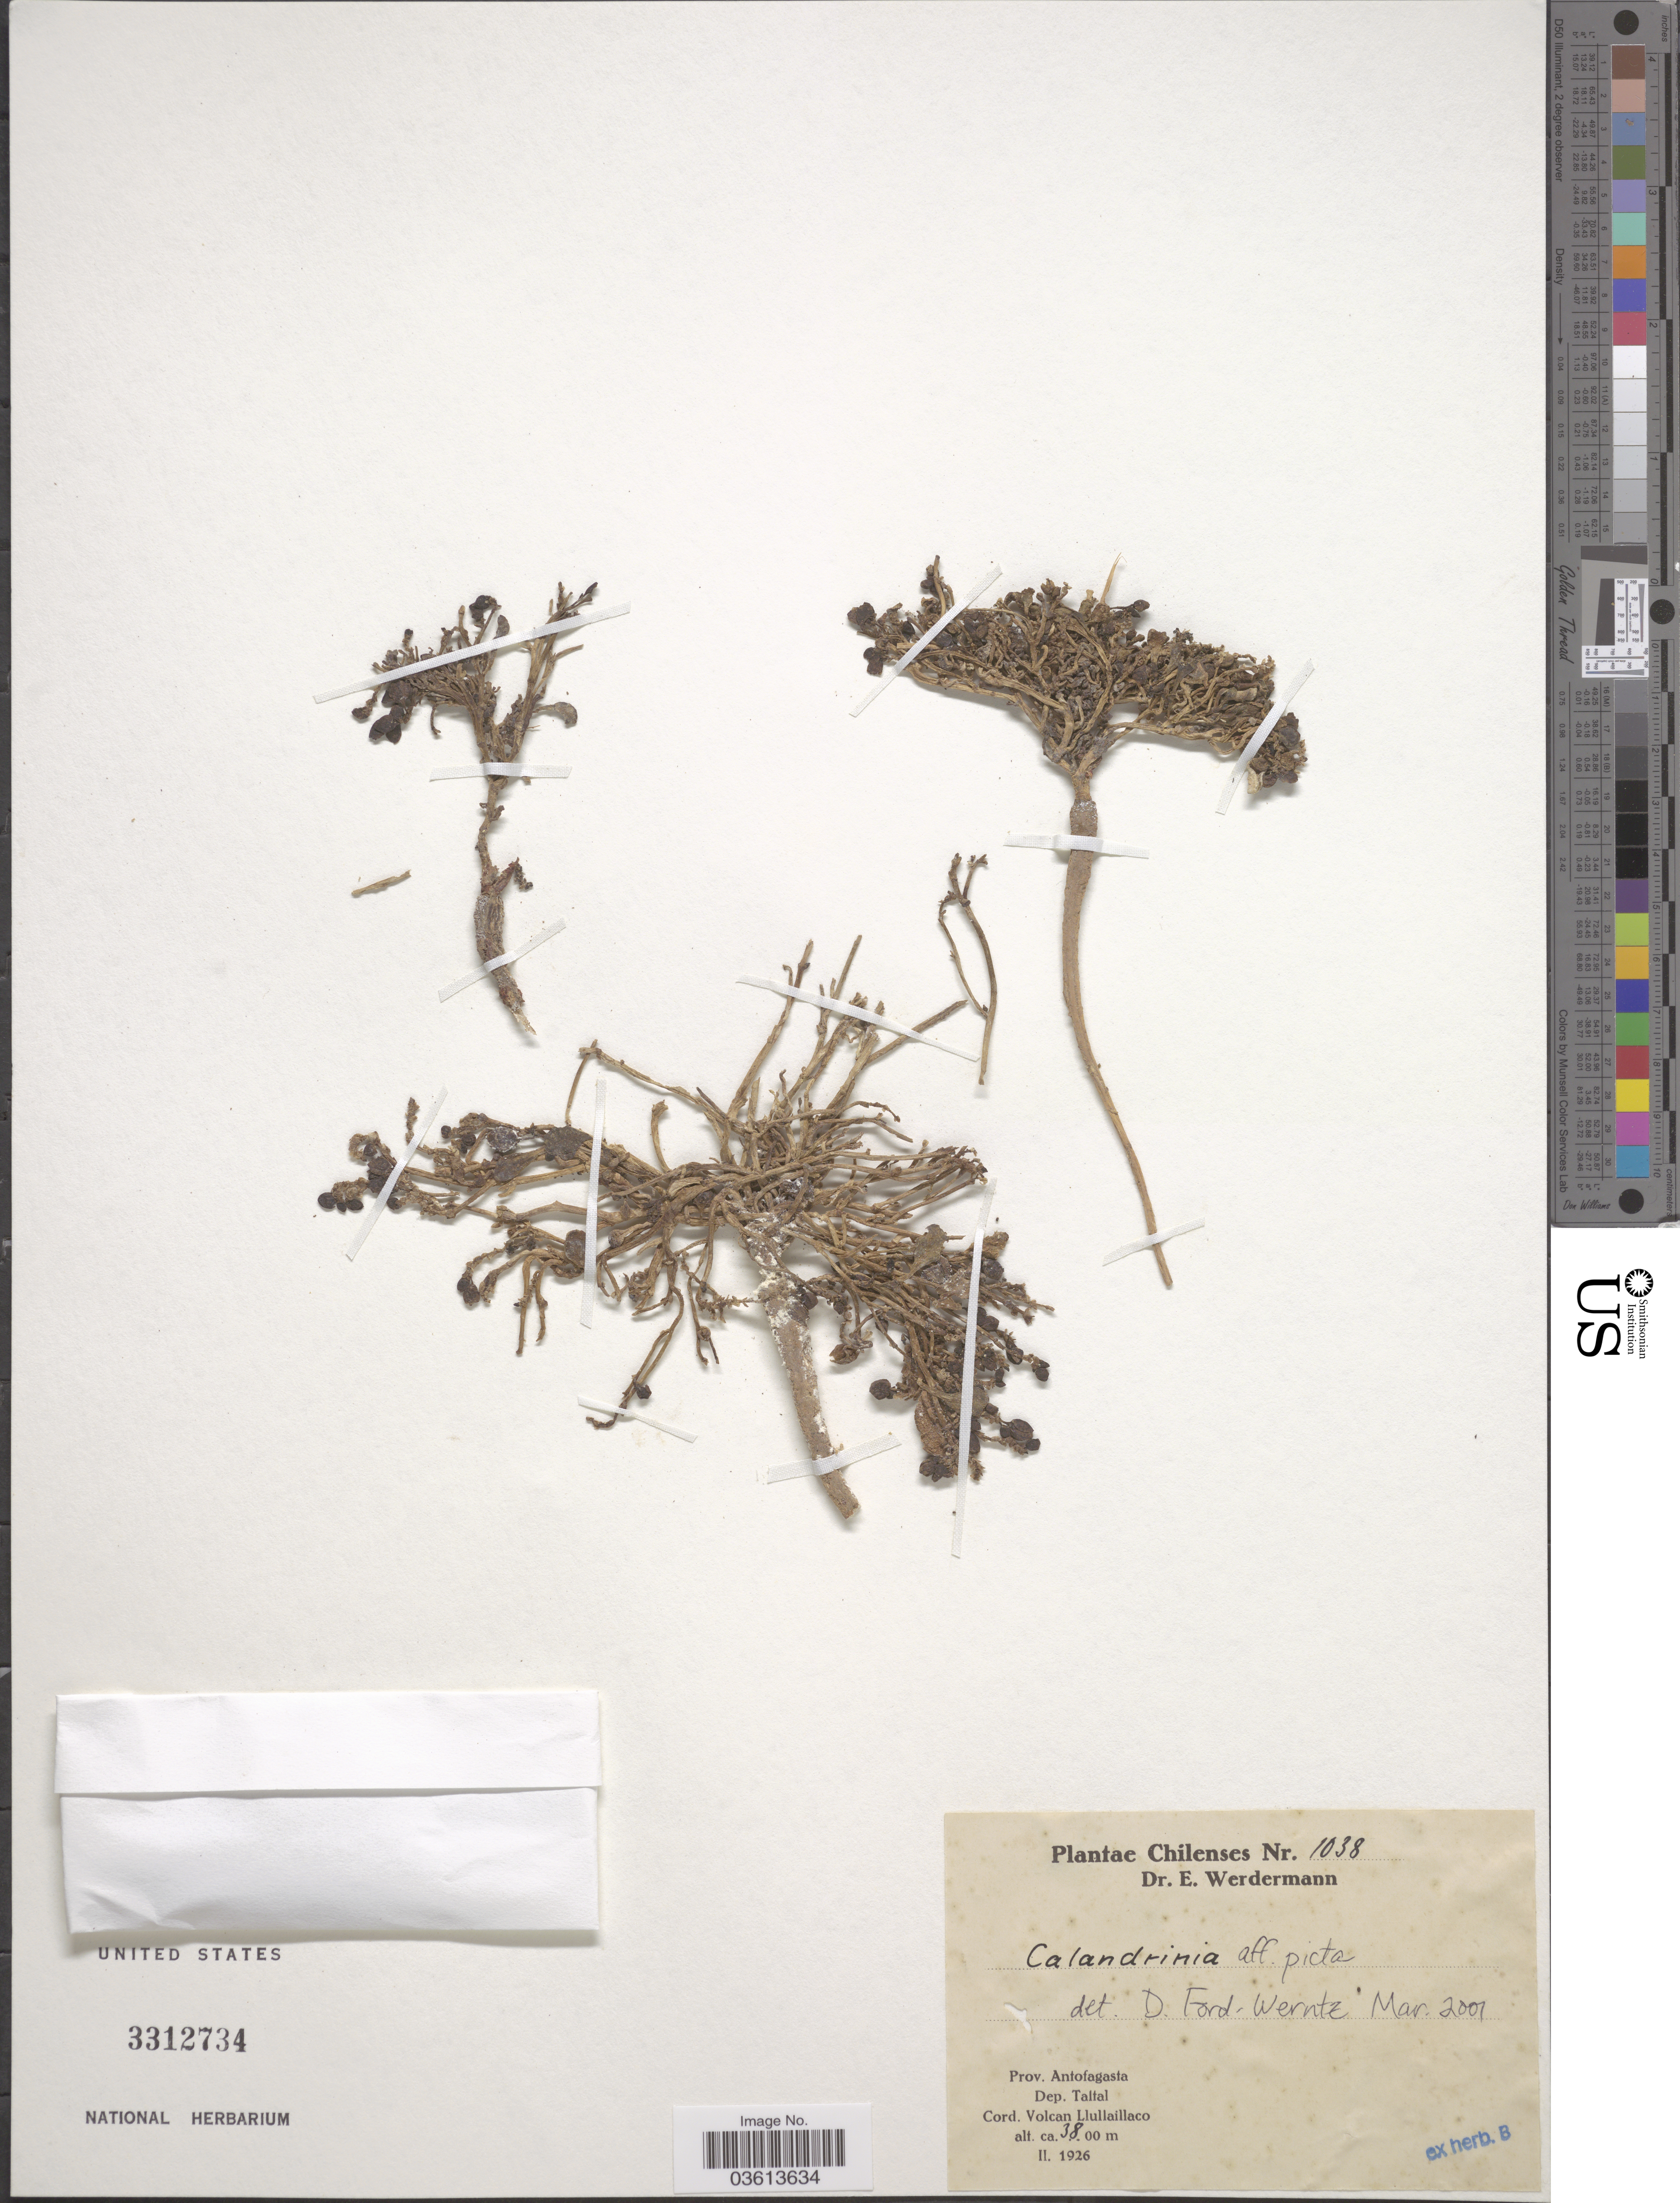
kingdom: Plantae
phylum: Tracheophyta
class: Magnoliopsida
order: Caryophyllales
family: Montiaceae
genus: Cistanthe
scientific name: Cistanthe picta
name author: (Gillies ex Arn.) Carolin ex Hershk.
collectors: E. Werdermann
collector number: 1038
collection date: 1926-02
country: Chile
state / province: Antofagasta (II)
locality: Prov. Antofagasta. Dep. Taltal. Cord. Volcan Llullaillaco.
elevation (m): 3800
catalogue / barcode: US 3312734